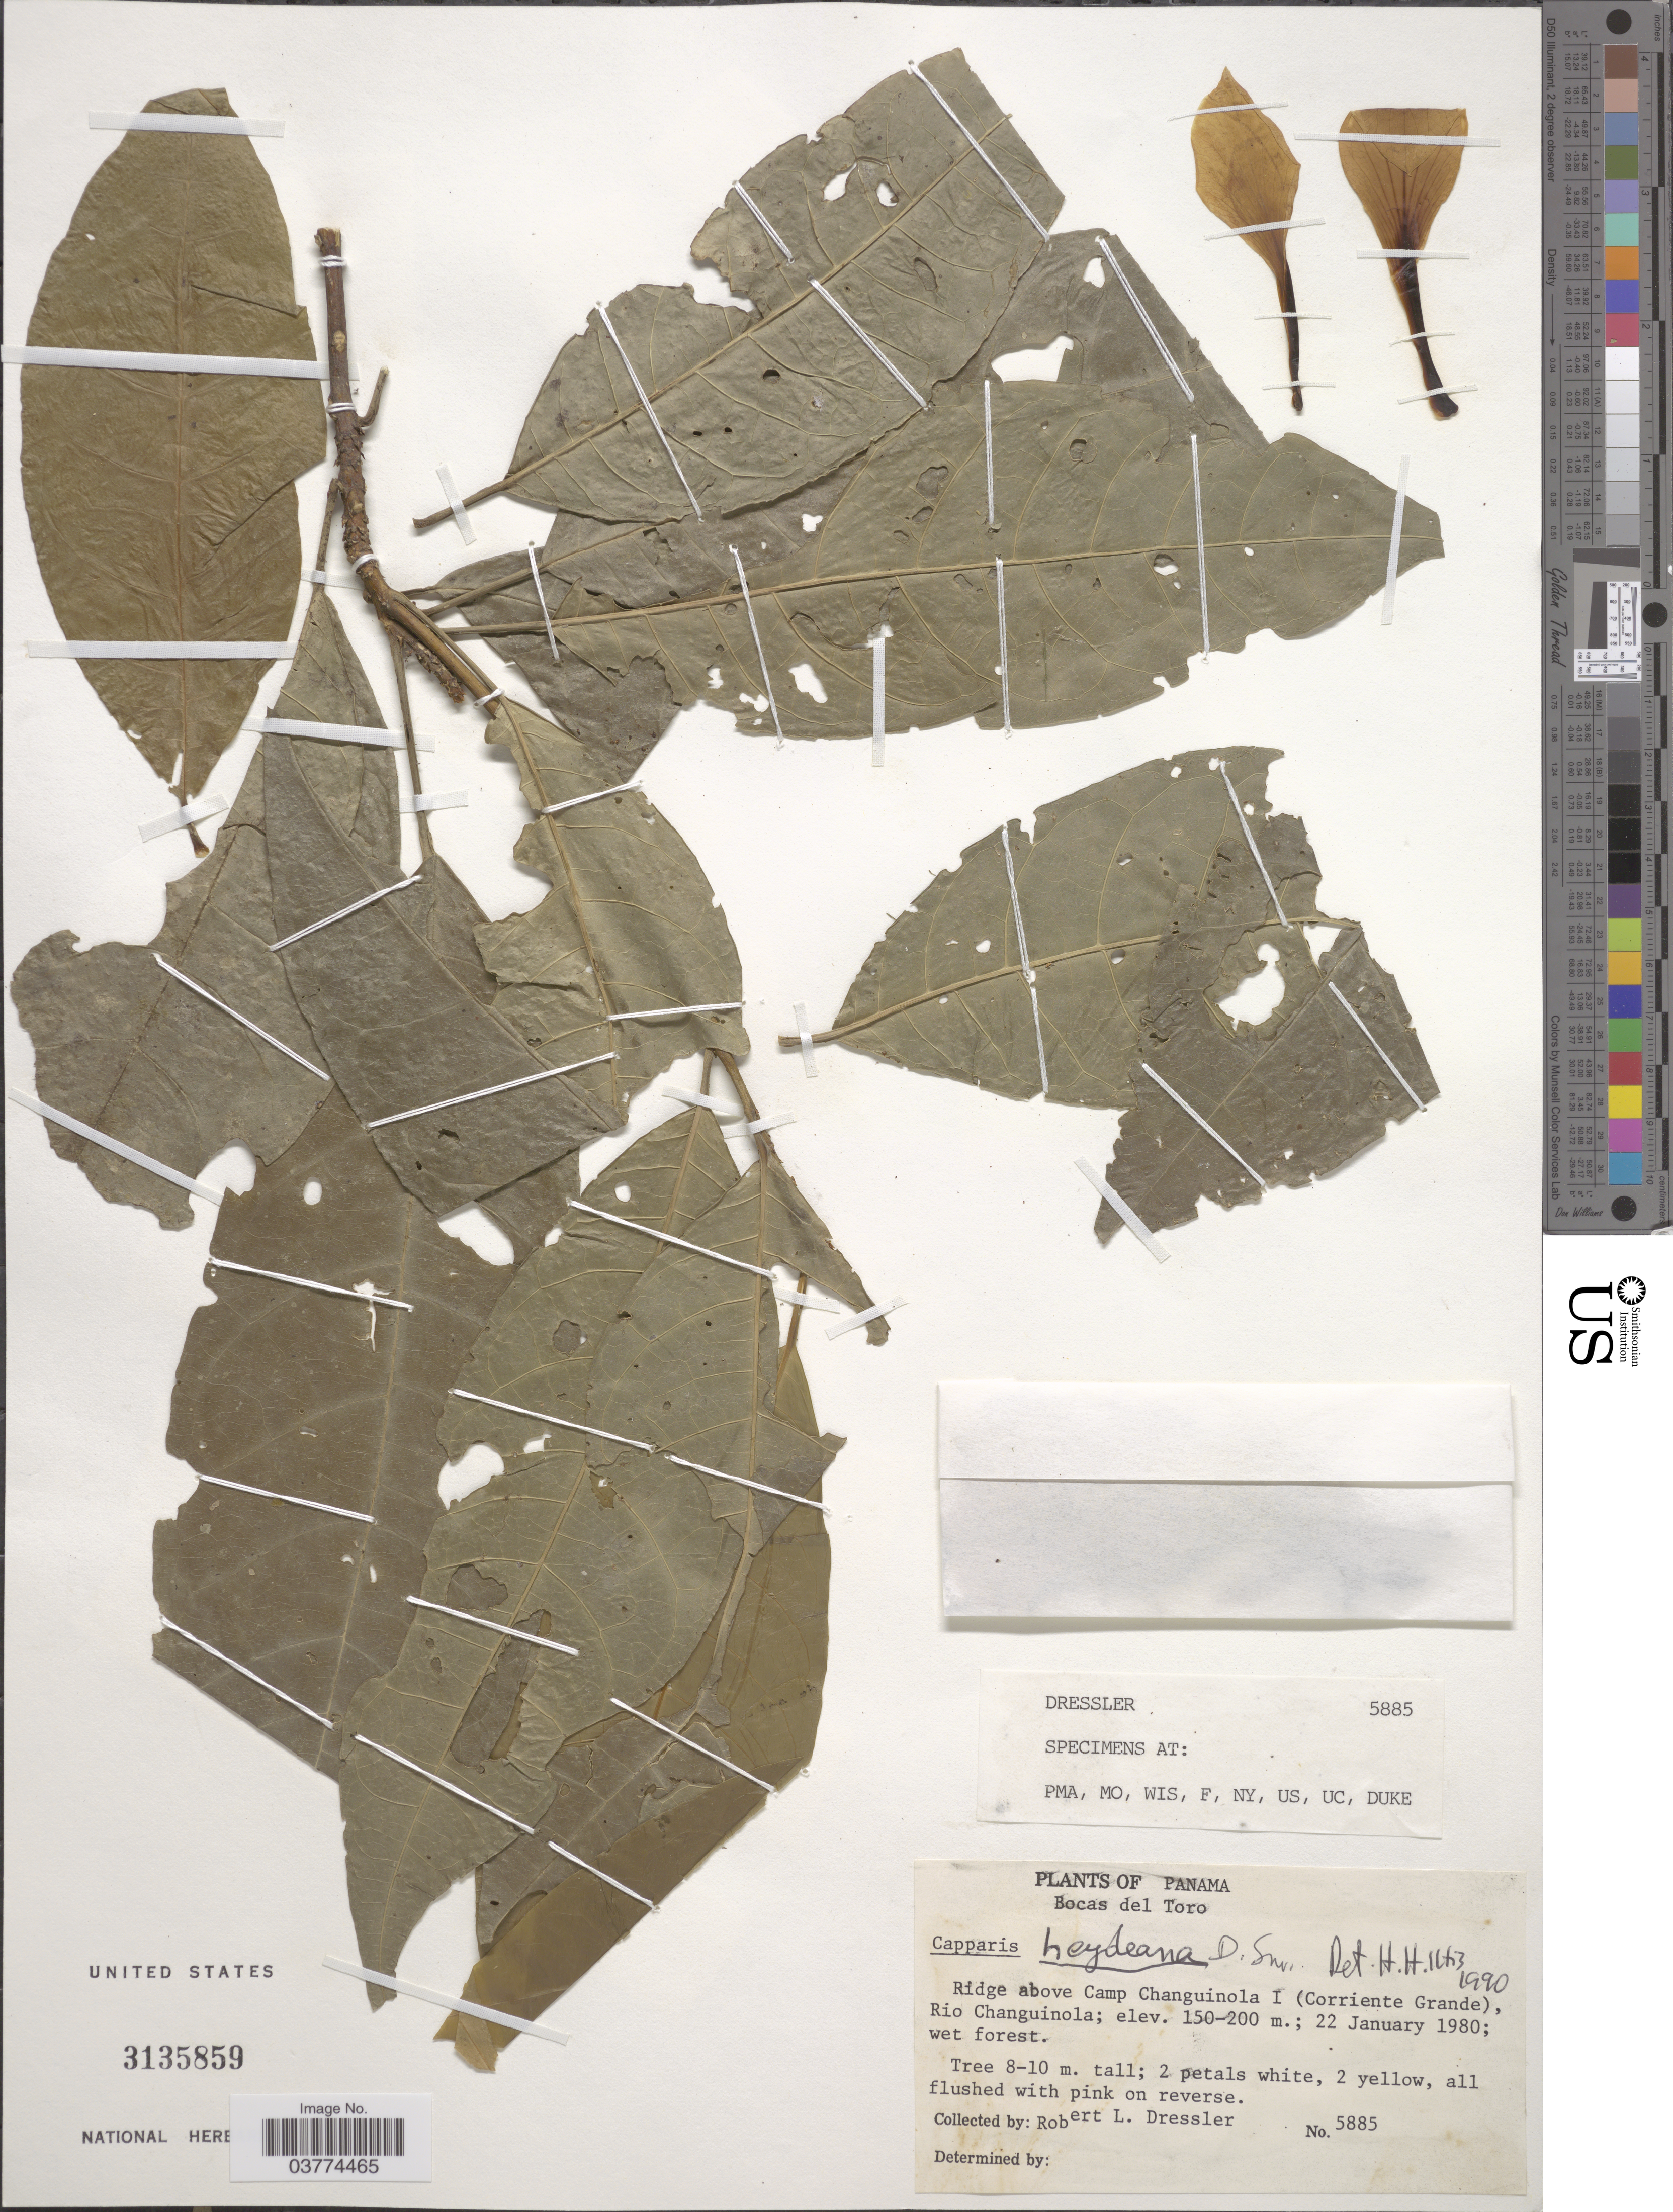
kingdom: Plantae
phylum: Tracheophyta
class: Magnoliopsida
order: Brassicales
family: Capparaceae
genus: Caphexandra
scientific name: Caphexandra heydeana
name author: (Donn. Sm.) Cornejo & Iltis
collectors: R. Dressler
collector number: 5885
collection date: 1980-01-22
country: Panama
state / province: Bocas del Toro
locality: Ridge above Camp Changuinola I (Corriente Grande), Rio Changuinola.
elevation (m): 150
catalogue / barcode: US 3135859